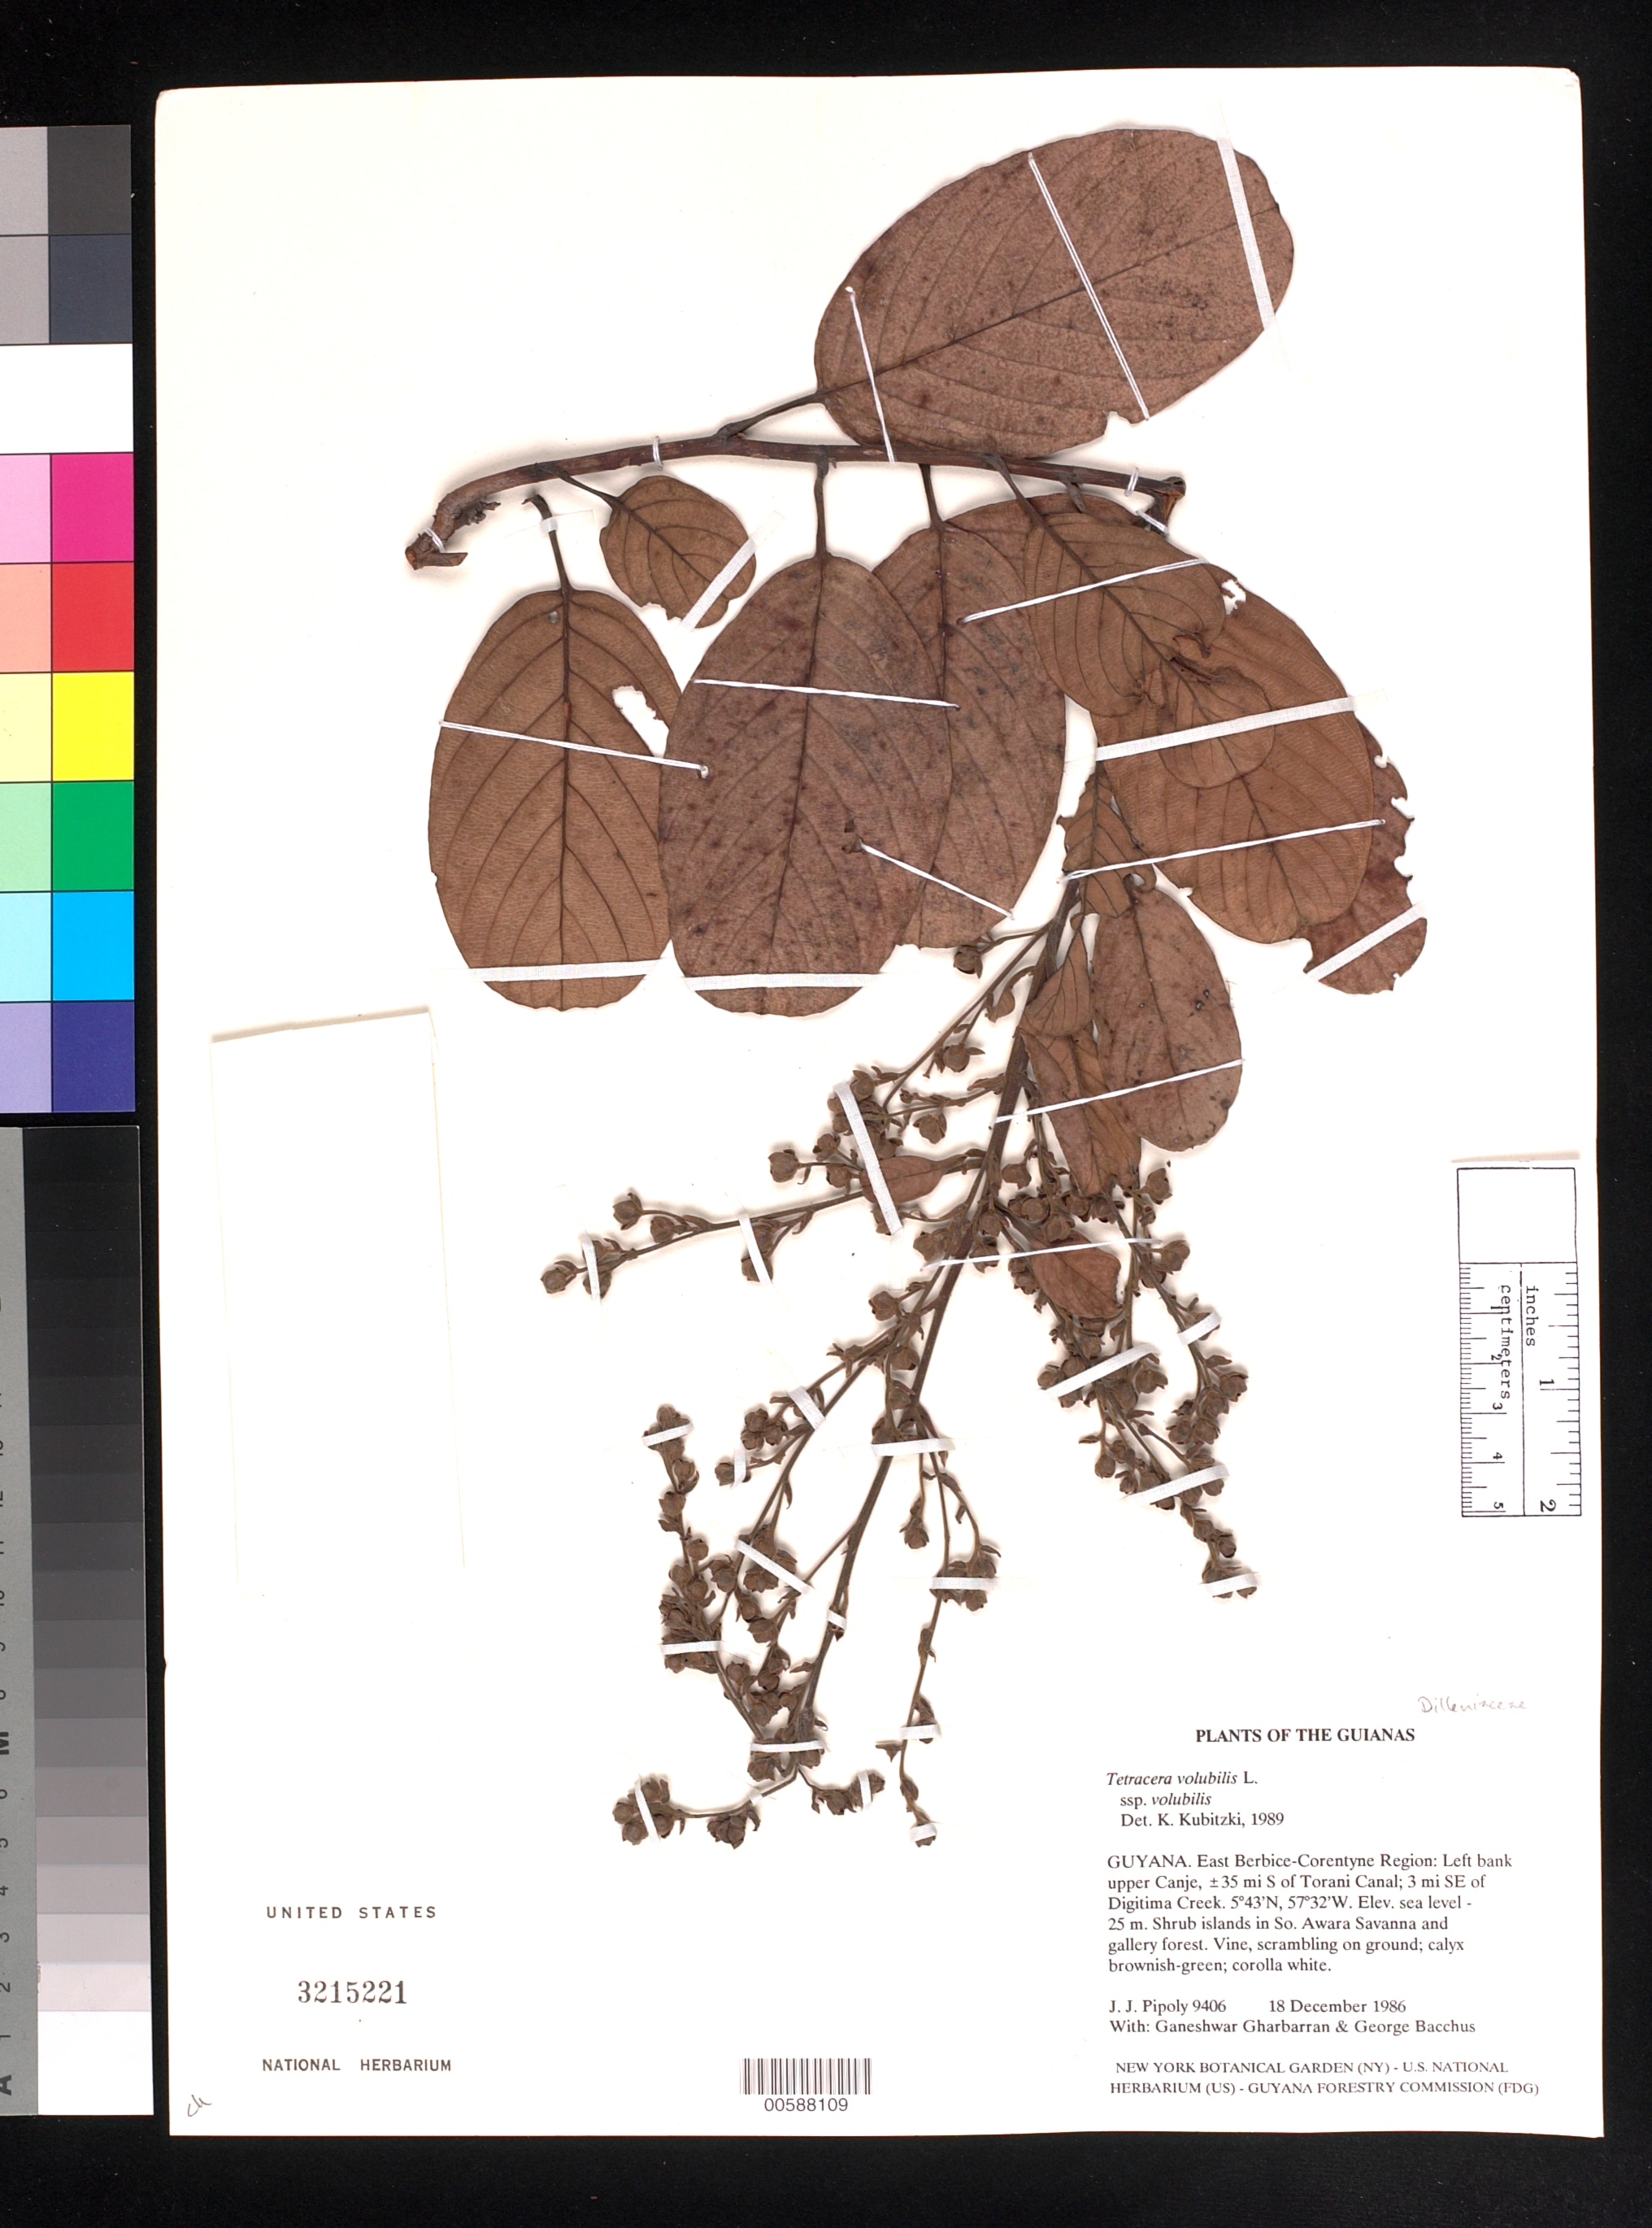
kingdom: Plantae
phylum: Tracheophyta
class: Magnoliopsida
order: Dilleniales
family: Dilleniaceae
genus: Tetracera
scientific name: Tetracera volubilis subsp. volubilis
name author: L.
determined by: Kubitzki, Klaus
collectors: J. J. Pipoly, G. Gharbarran & G. Bacchus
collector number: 9406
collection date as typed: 18 December 1986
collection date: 1986-12-18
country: Guyana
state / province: E. Berbice-Corentyne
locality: S Awara Savanna; ±35 mi S of Torani Canal; on Canje R., 3 mi SE of Digitima Creek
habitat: Shrub islands in savanna and gallery forest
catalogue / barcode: US 3215221